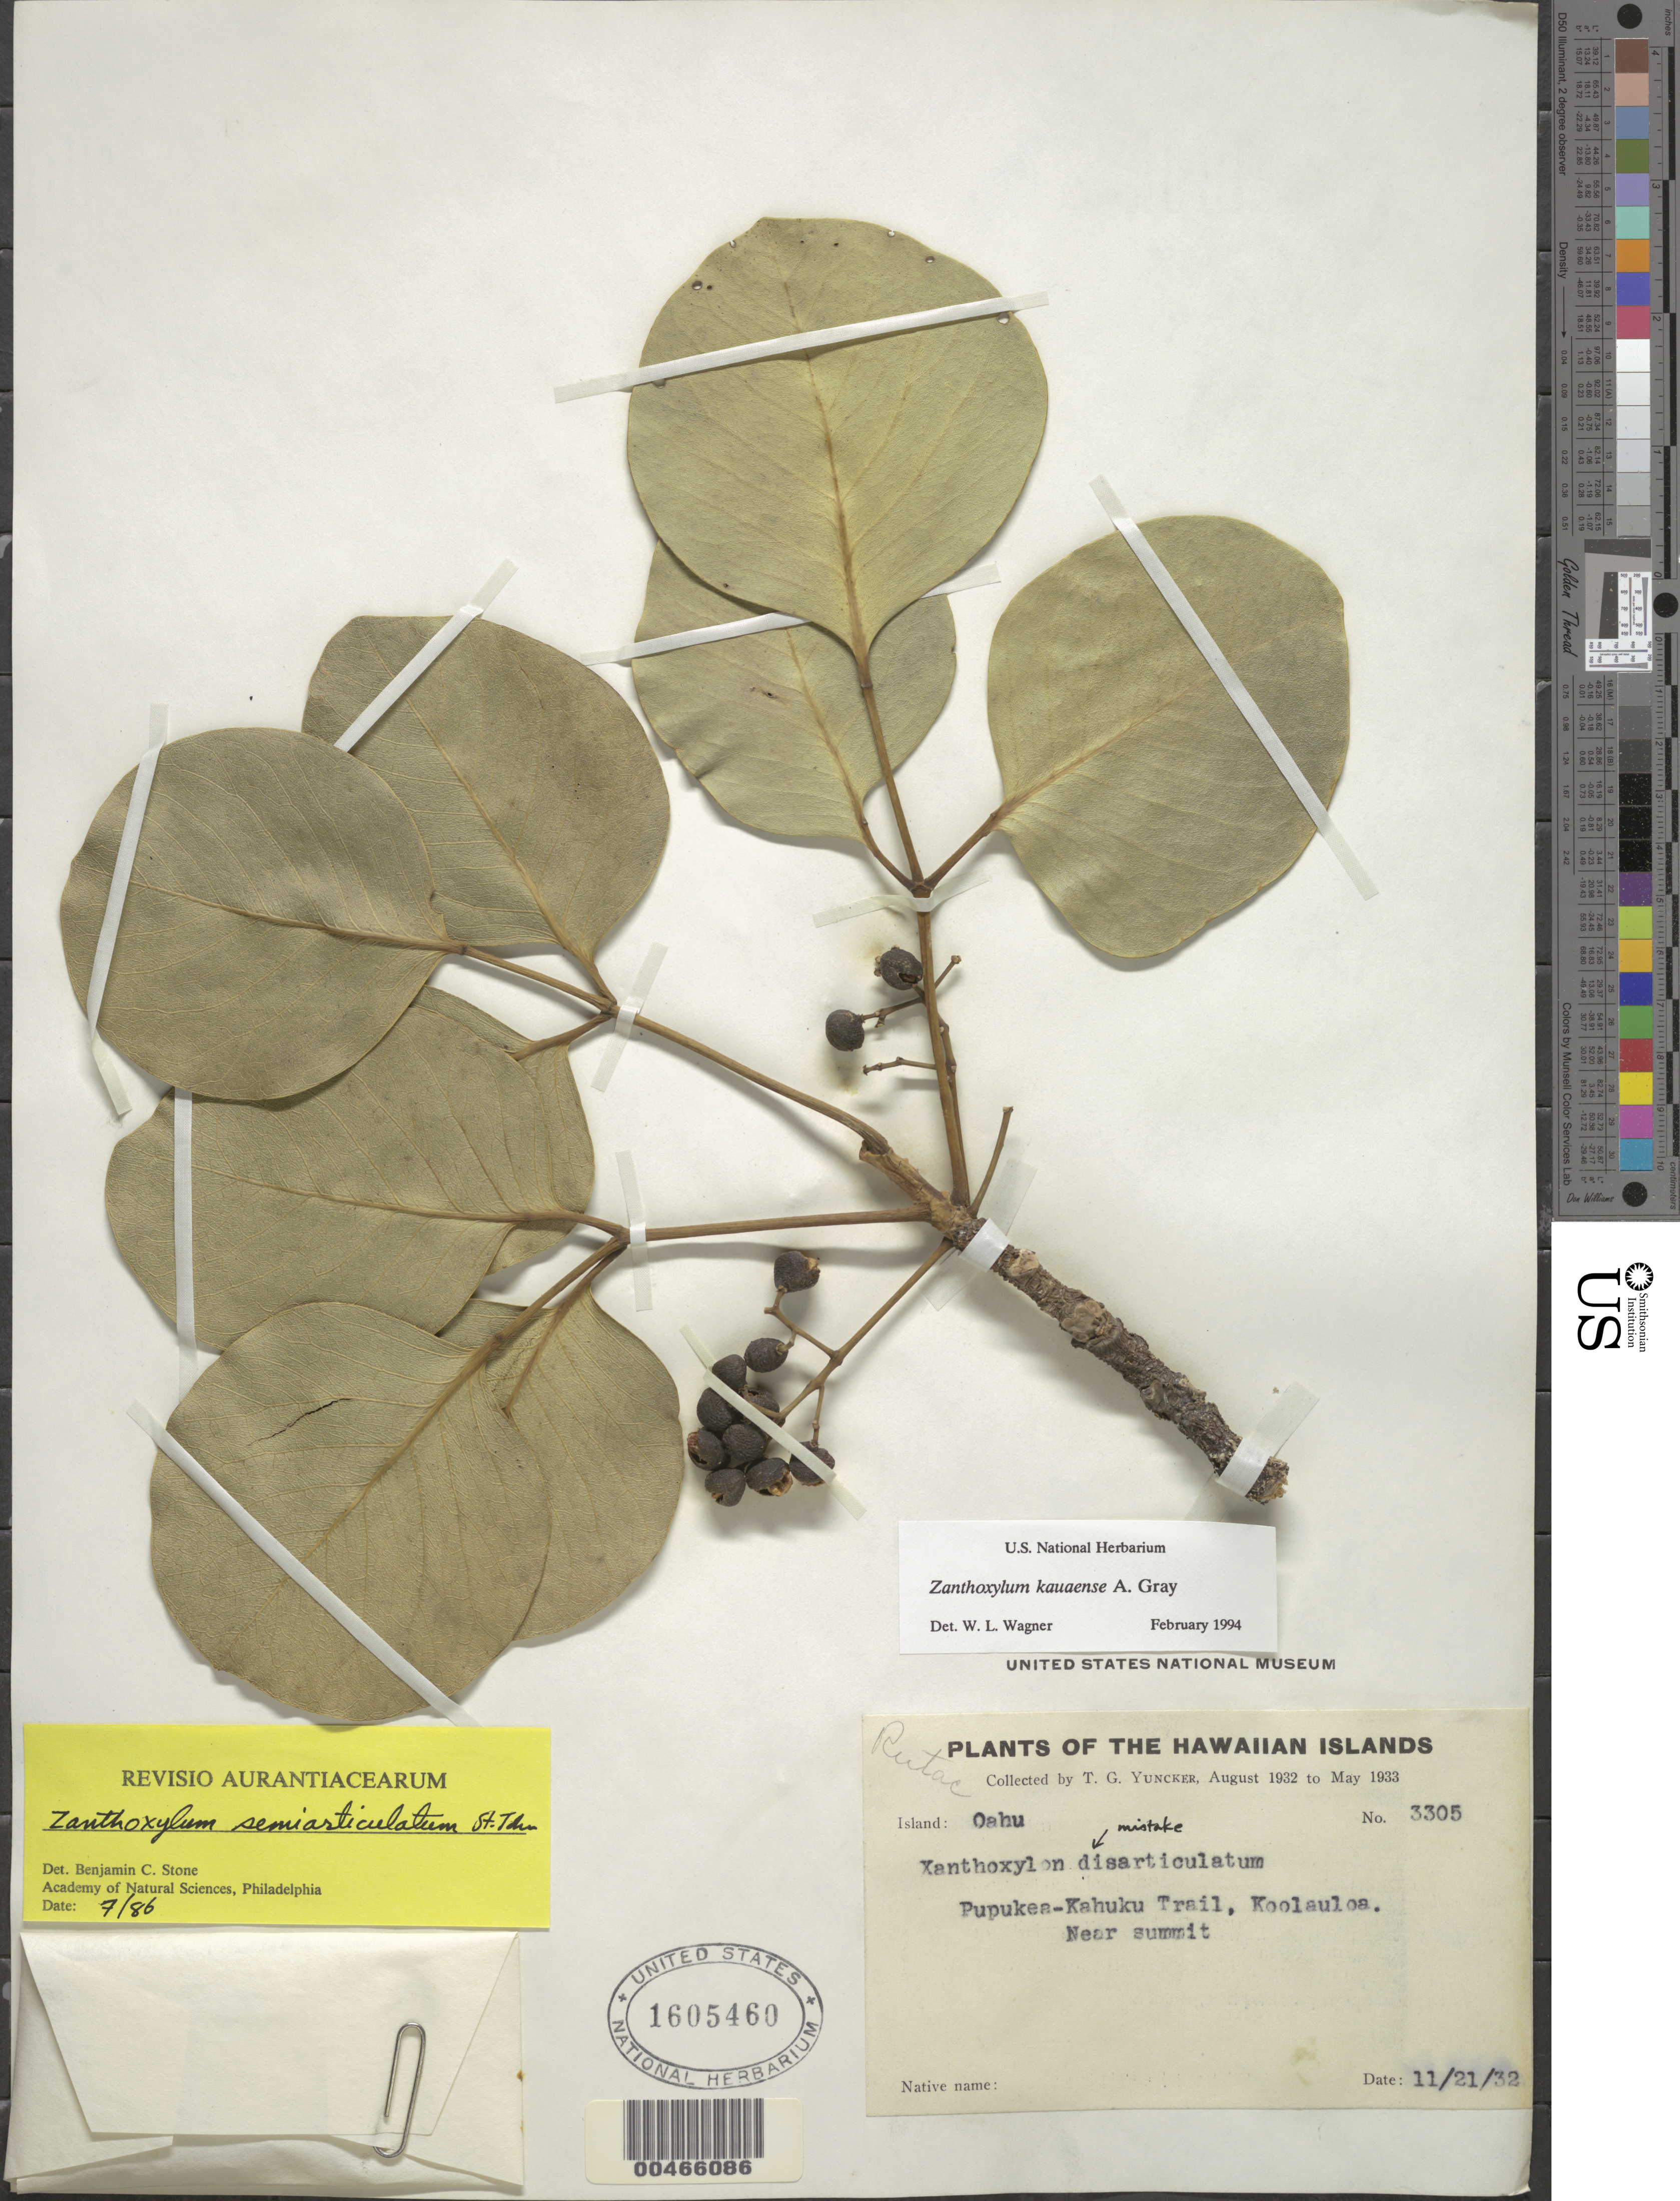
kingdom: Plantae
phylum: Tracheophyta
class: Magnoliopsida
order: Sapindales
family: Rutaceae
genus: Zanthoxylum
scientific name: Zanthoxylum kauaense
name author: A. Gray in Wilkes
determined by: Wagner, W. L., (BOT), Smithsonian Institution - National Museum of Natural History (UNITED STATES)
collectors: T. G. Yuncker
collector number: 3305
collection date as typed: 21 Nov 1932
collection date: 1932-11-21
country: United States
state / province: Hawaii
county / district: Honolulu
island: Oahu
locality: Pupukea-Kahuku Trail, Koolauloa. Near summit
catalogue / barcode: US 1605460